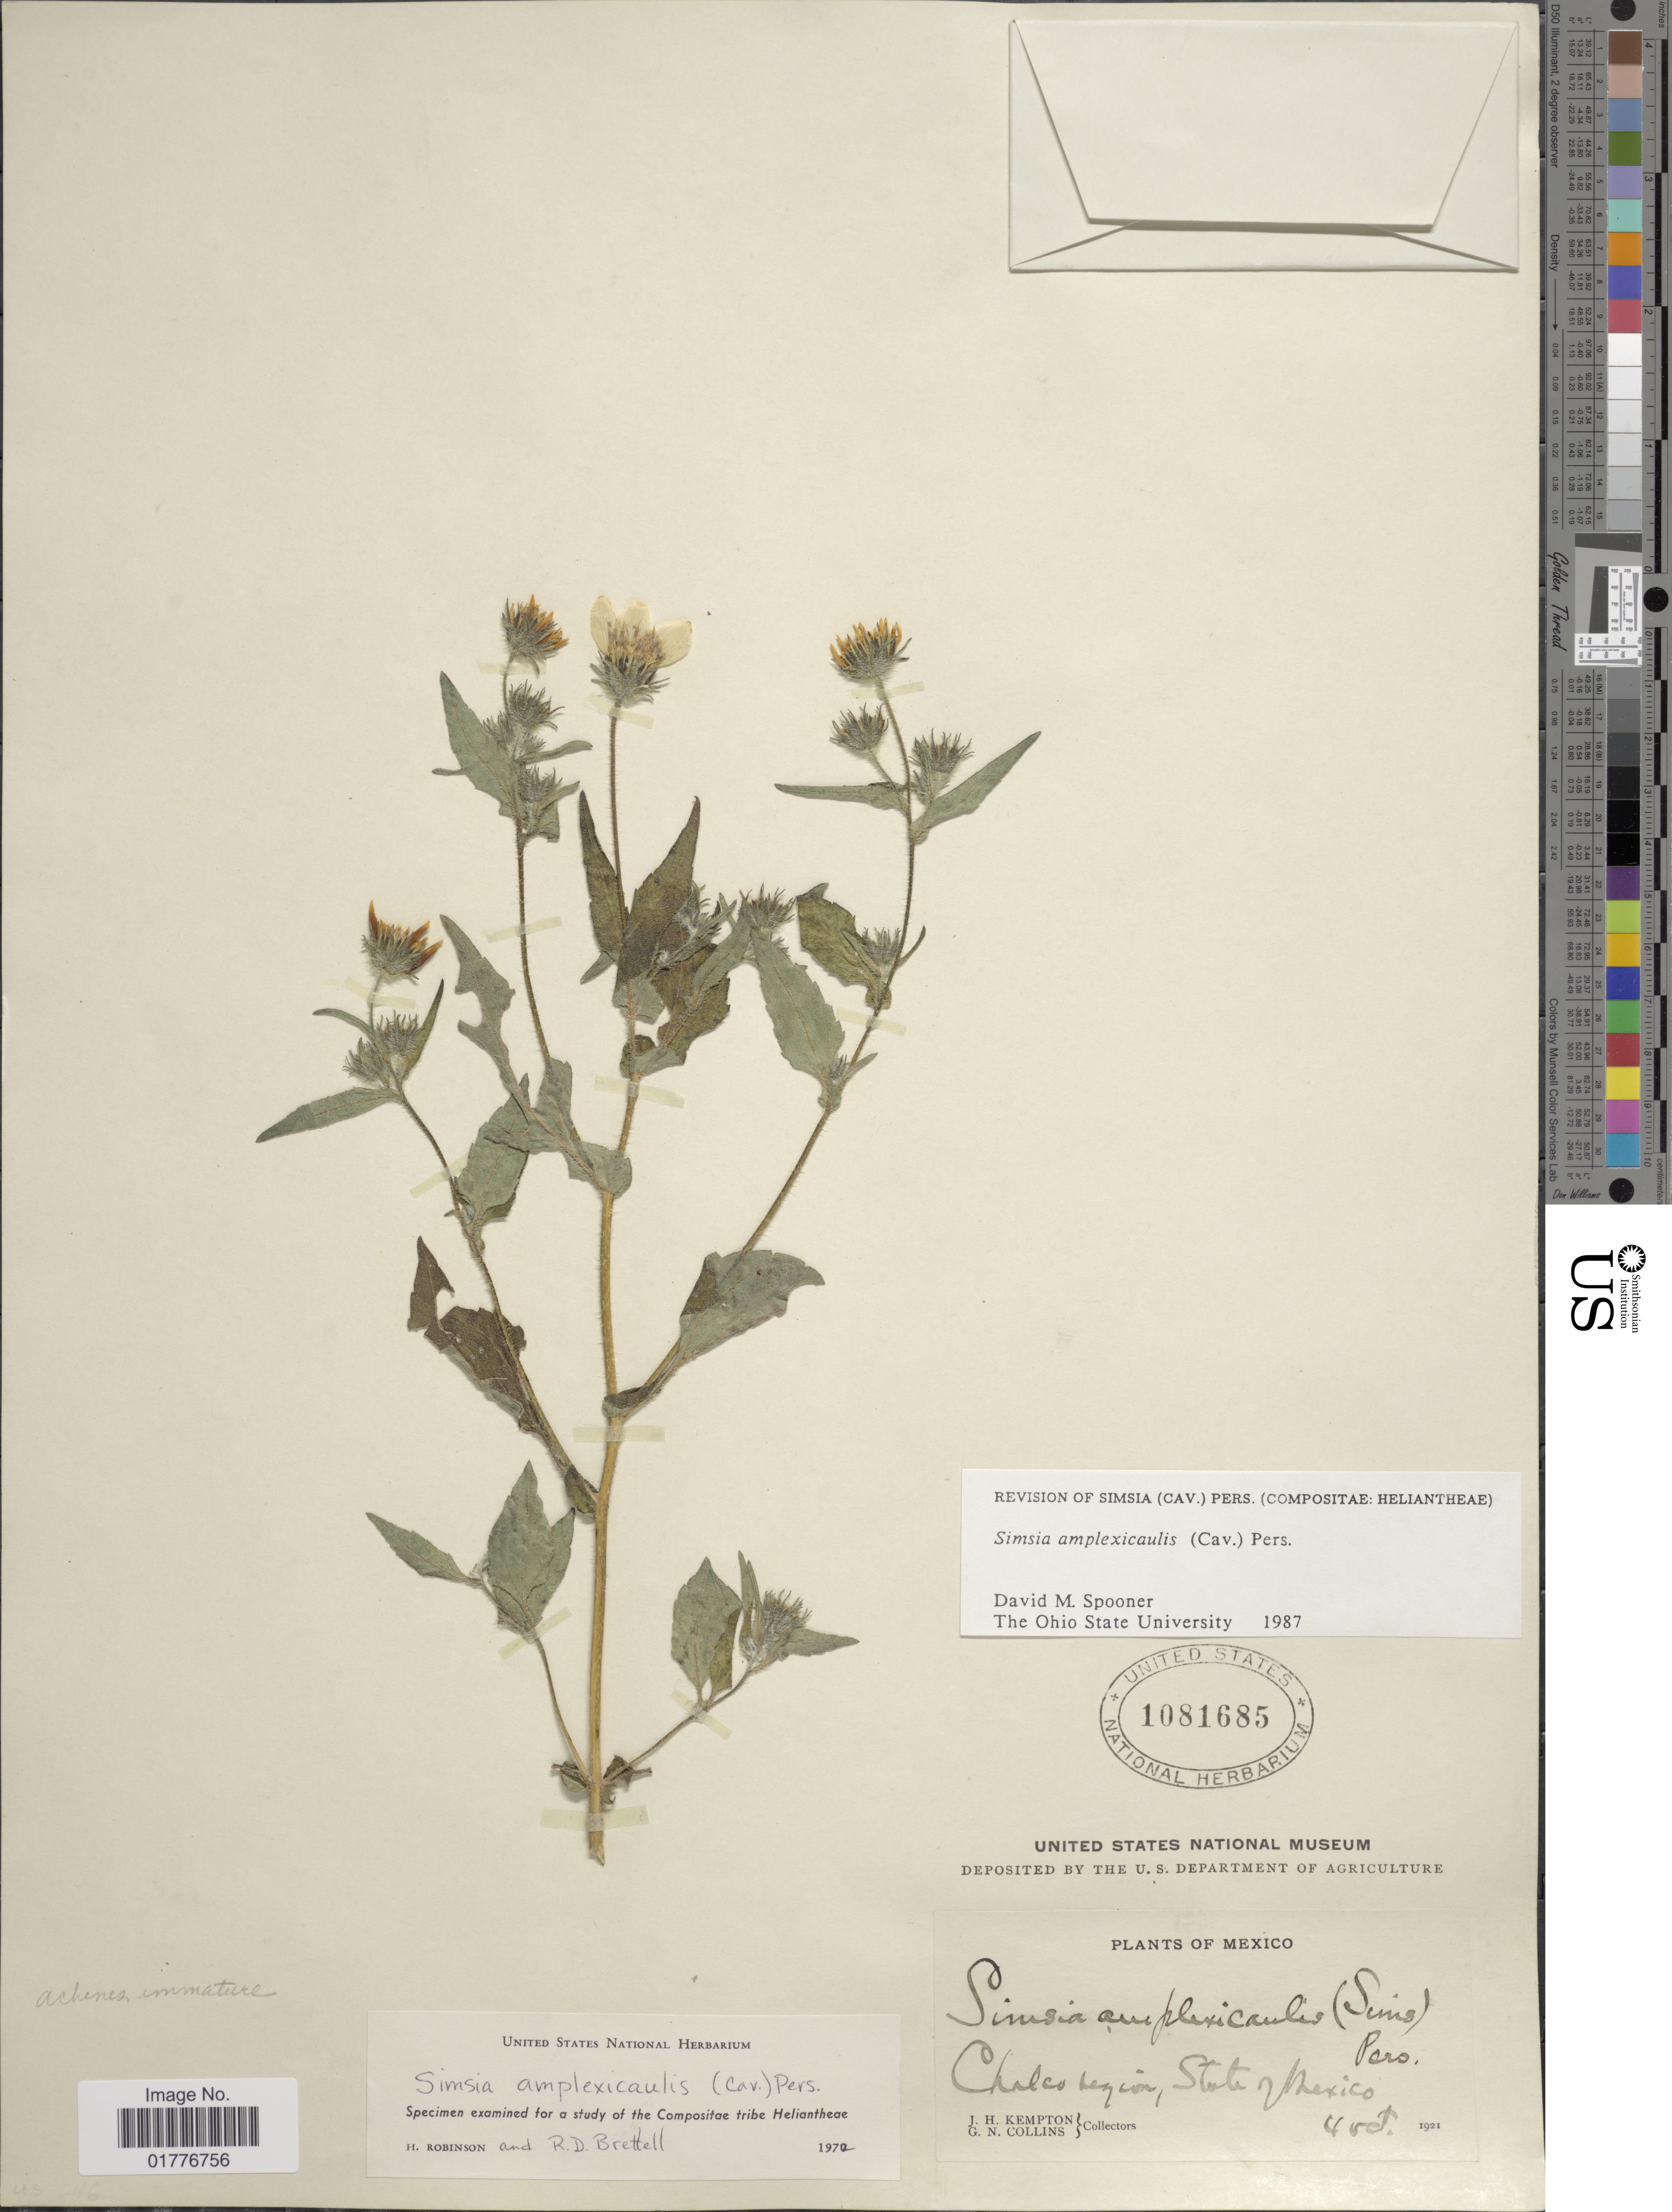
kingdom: Plantae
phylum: Tracheophyta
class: Magnoliopsida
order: Asterales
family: Asteraceae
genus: Simsia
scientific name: Simsia amplexicaulis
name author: (Cav.) Pers.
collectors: J. H. Kempton & G. Collins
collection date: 1921-10-04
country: Mexico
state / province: México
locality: Chalco Region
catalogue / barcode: US 1081685